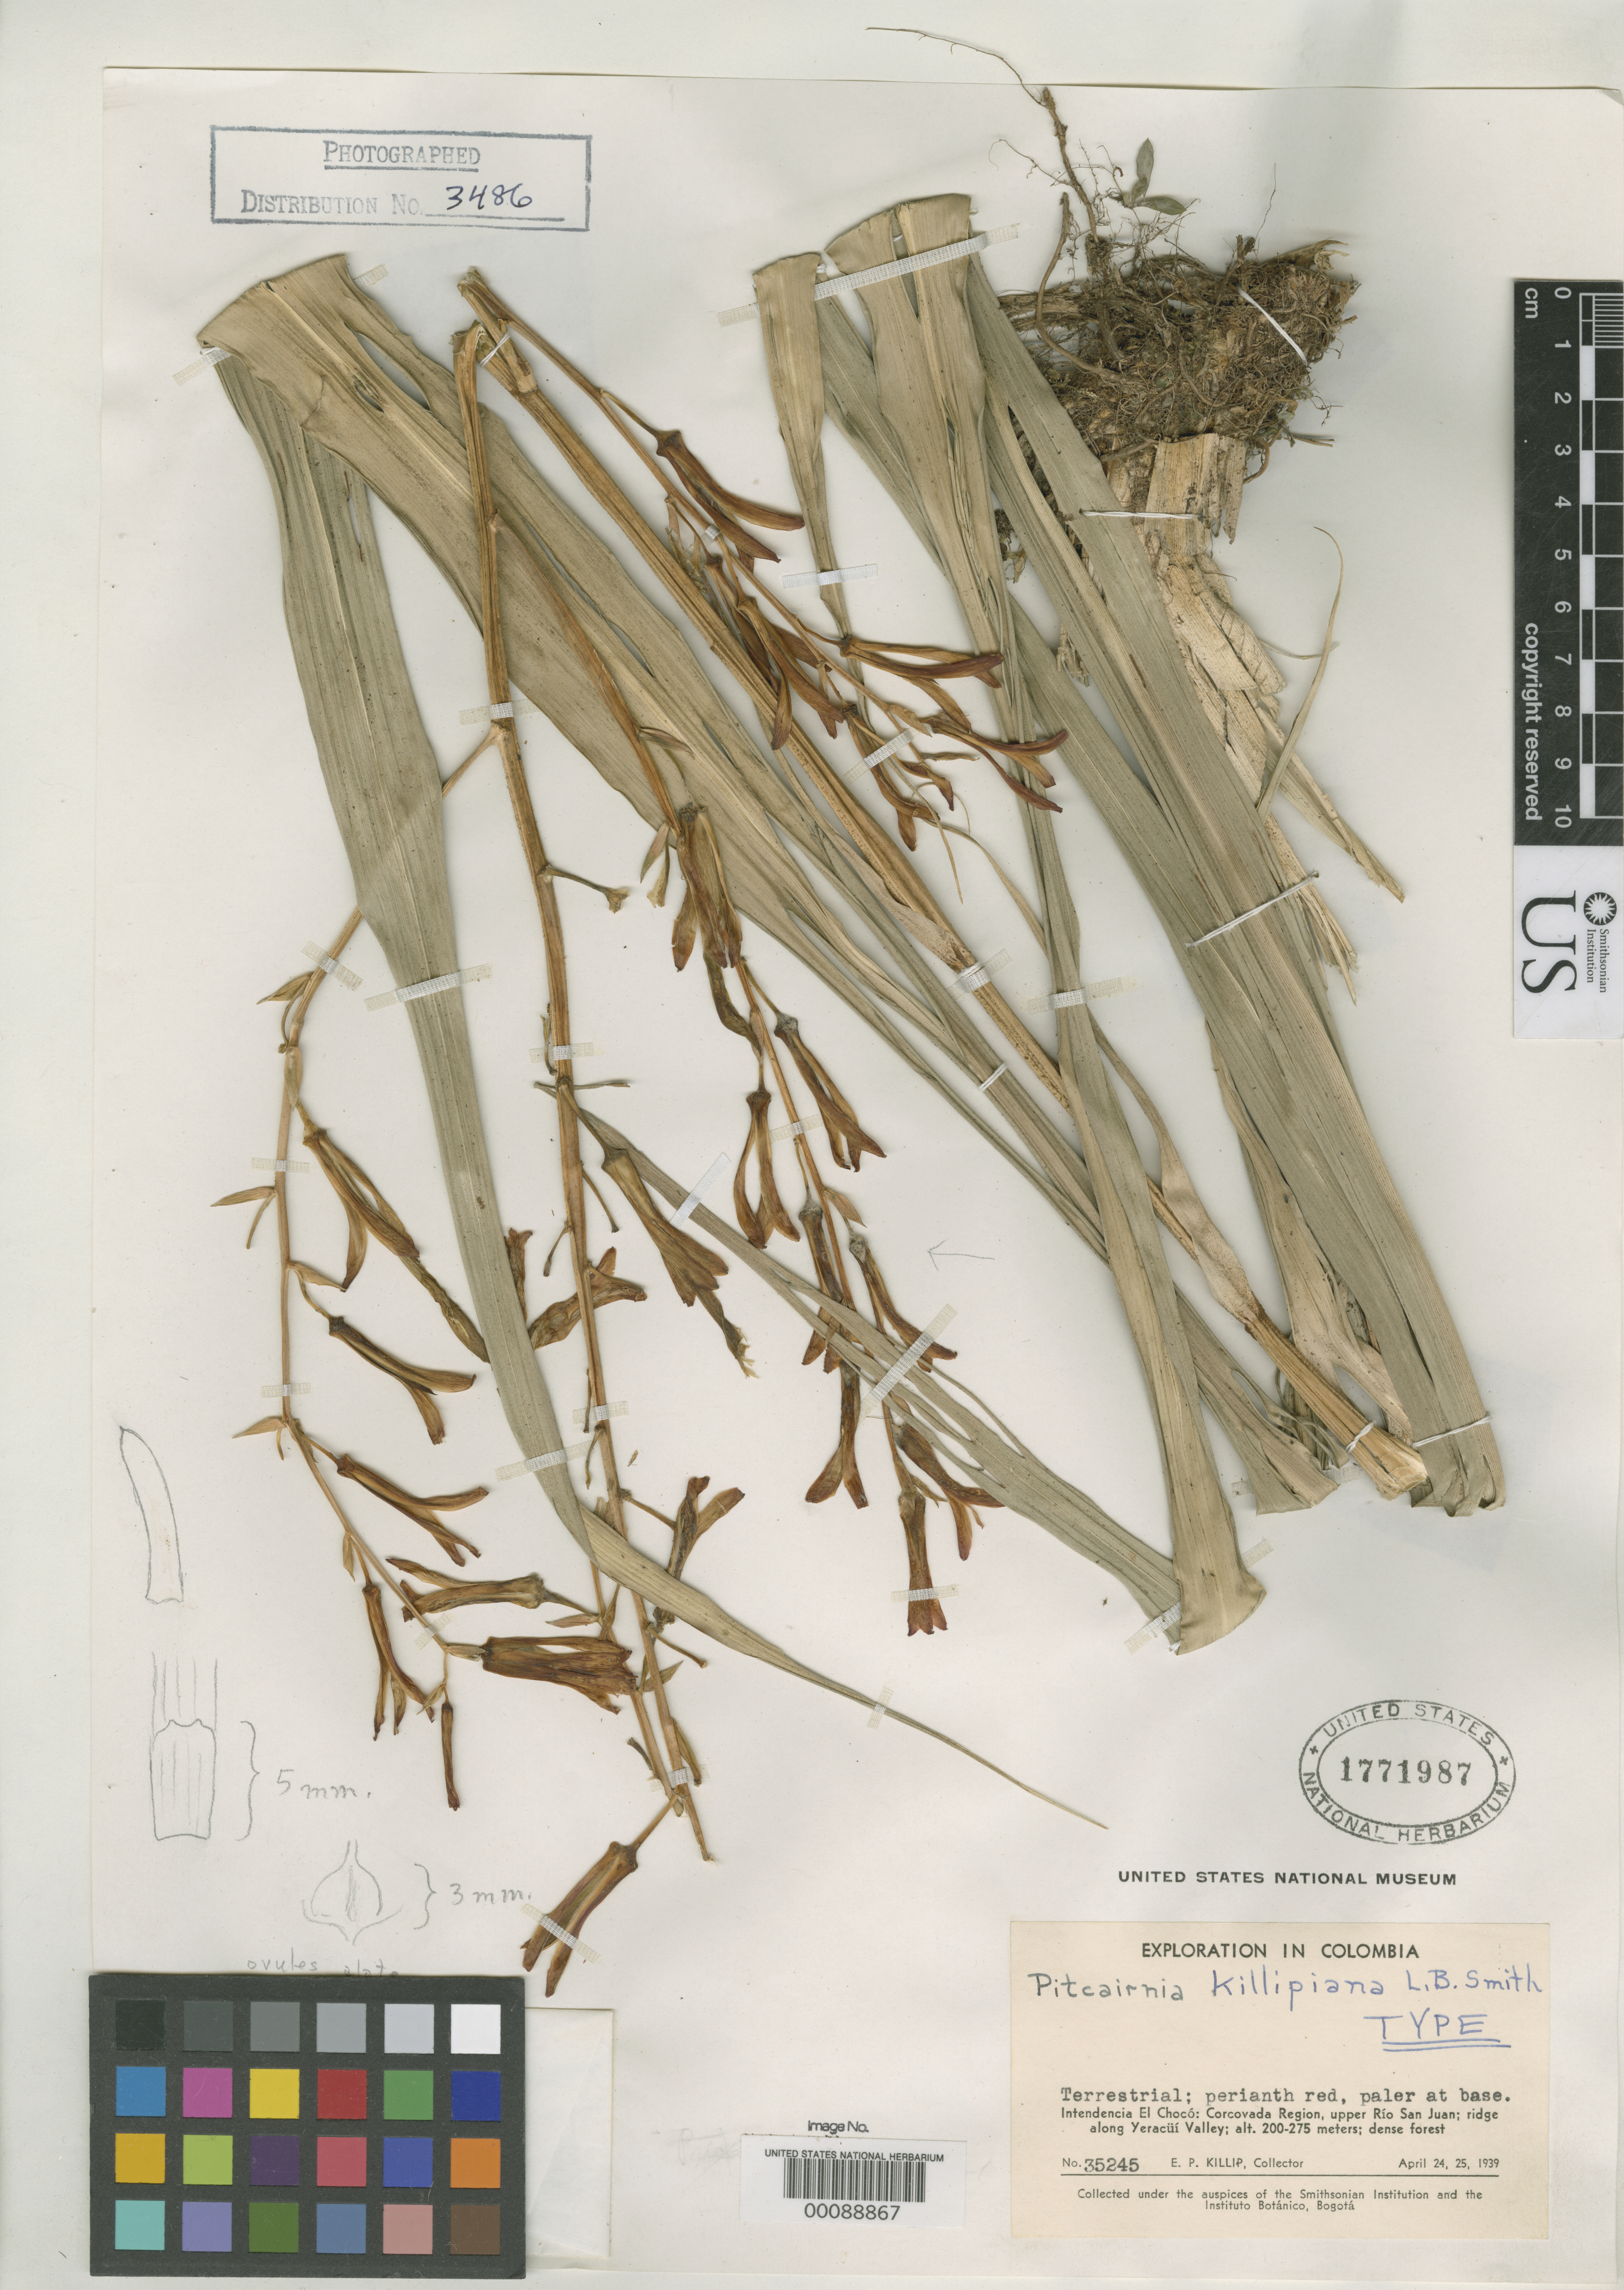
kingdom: Plantae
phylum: Tracheophyta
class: Liliopsida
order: Poales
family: Bromeliaceae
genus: Pitcairnia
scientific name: Pitcairnia killipiana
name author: L.B. Sm.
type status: Holotype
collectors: E. P. Killip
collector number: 35245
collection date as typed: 24 Apr 1939 to 25 Apr 1939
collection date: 1939-04-24/1939-04-25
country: Colombia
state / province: Chocó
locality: Corcovada region, upper RioSan Juan.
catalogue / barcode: US 1771987